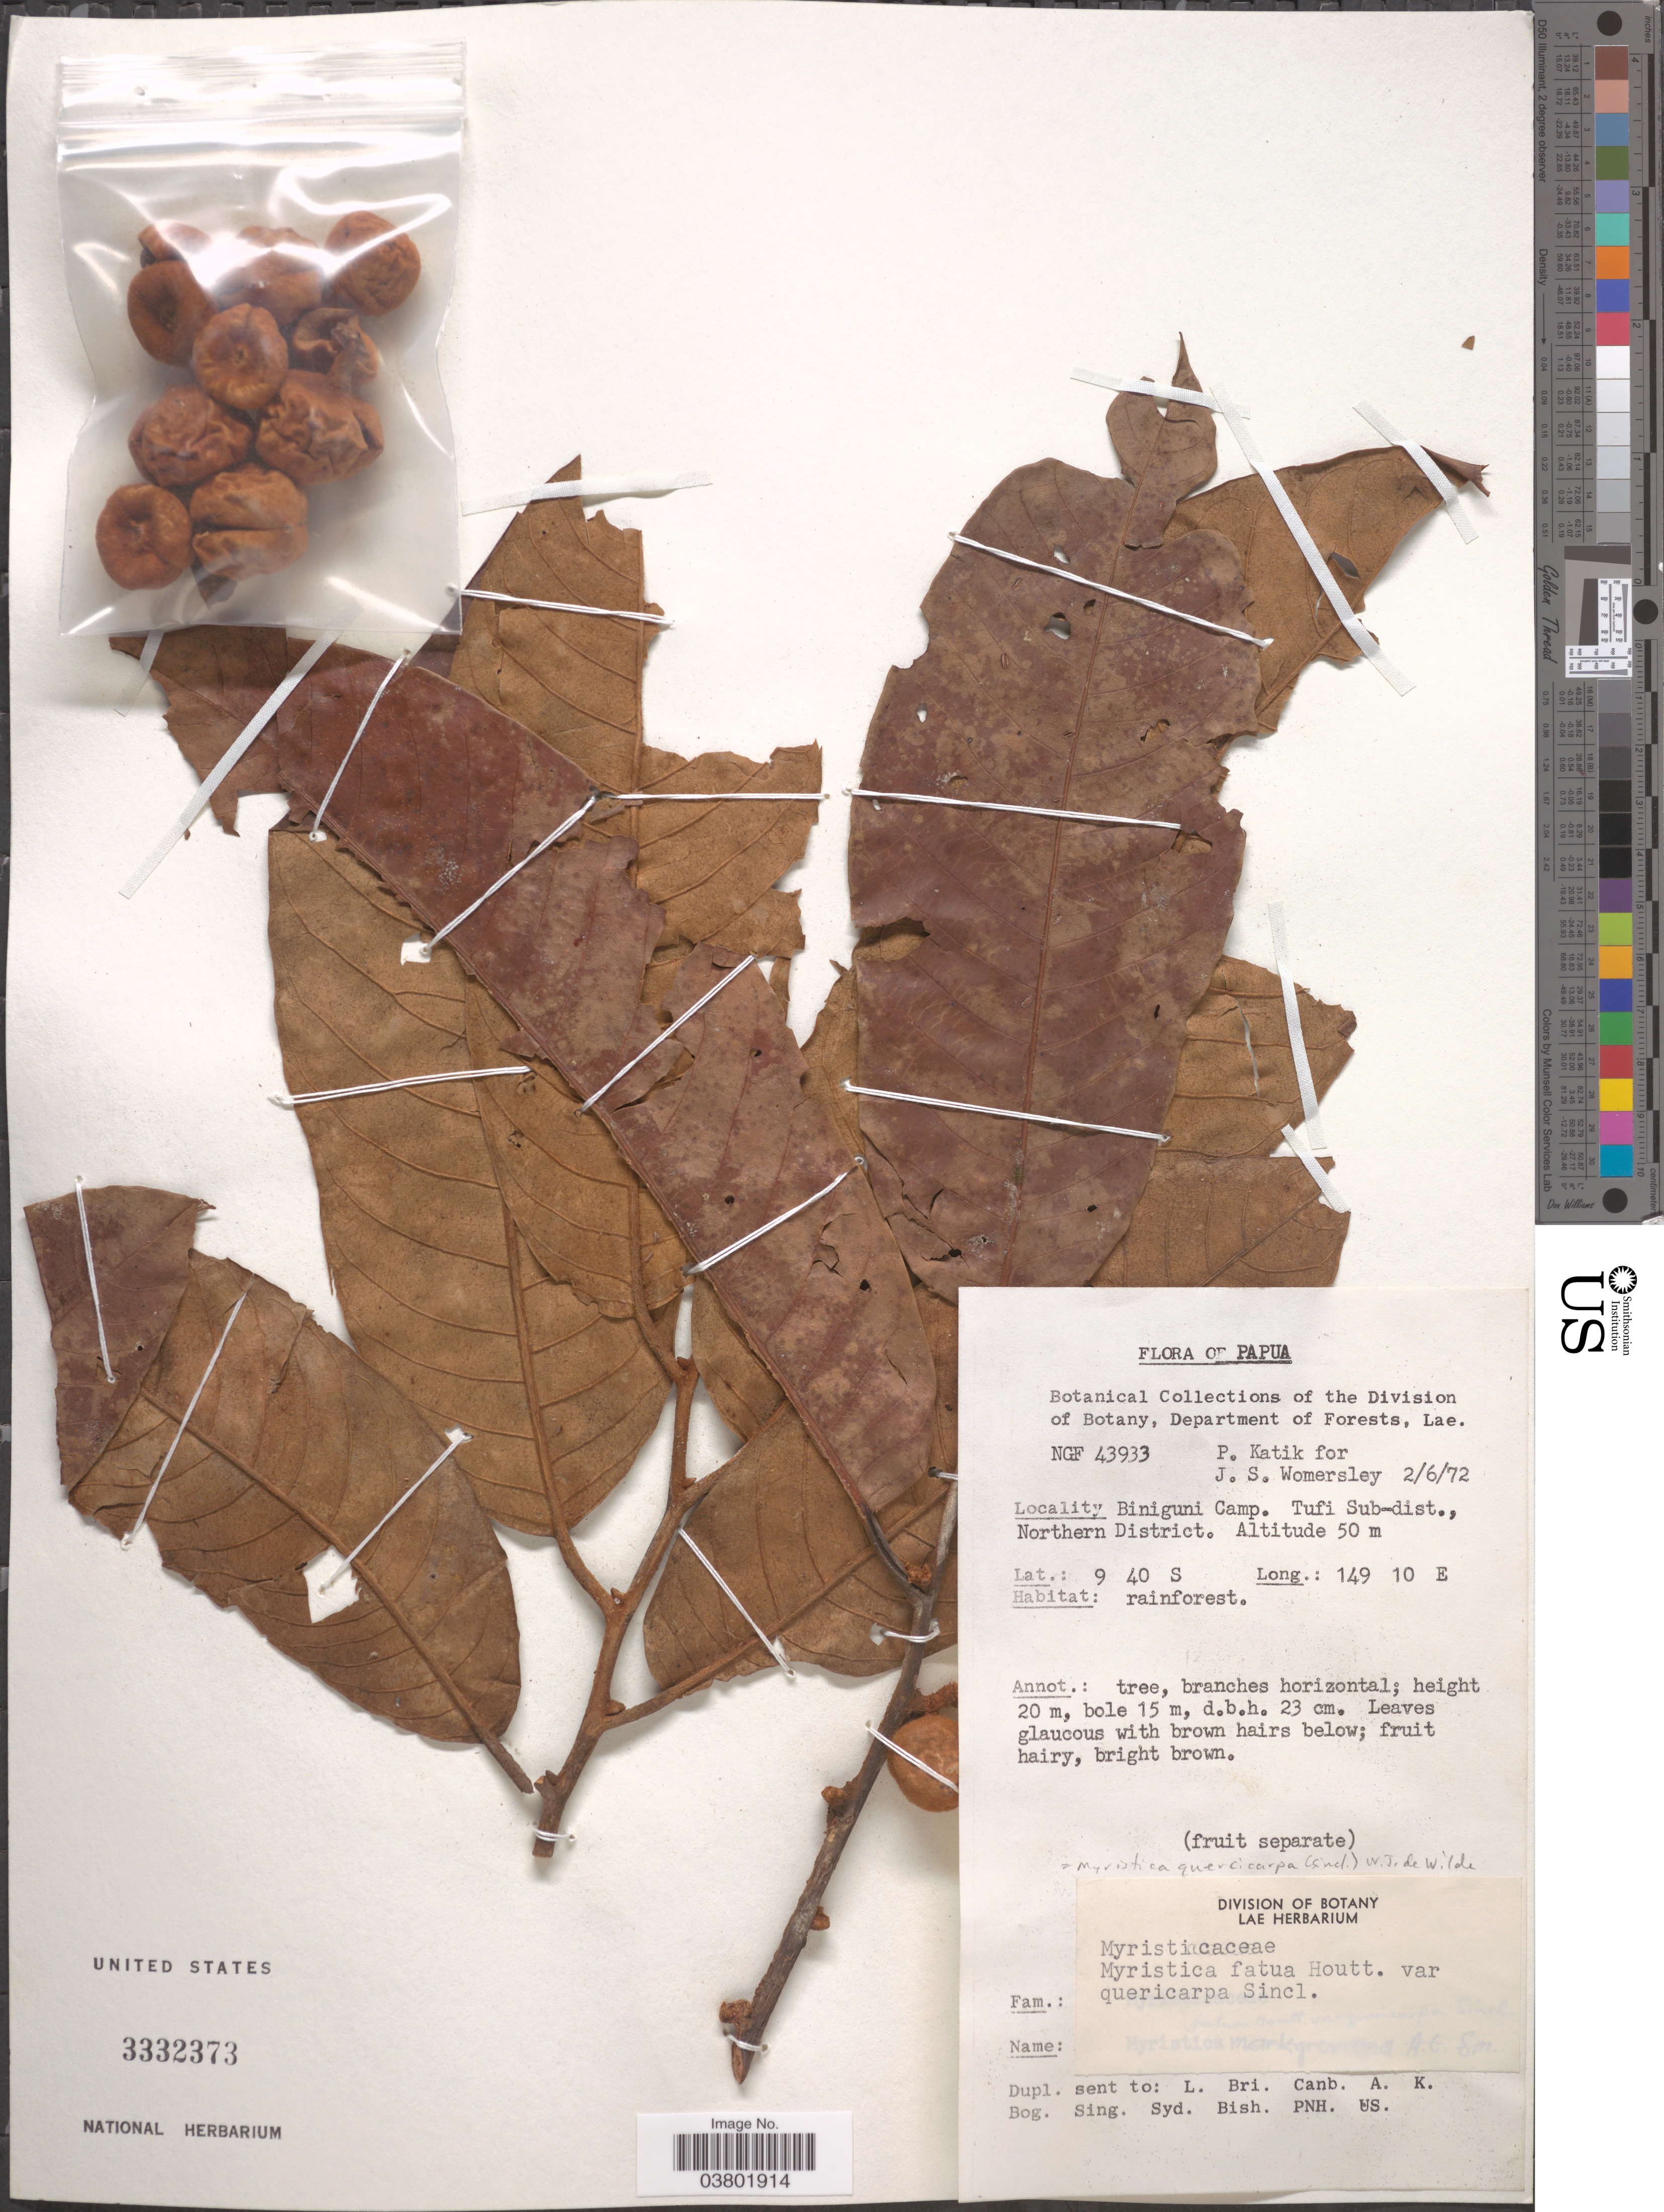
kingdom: Plantae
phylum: Tracheophyta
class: Magnoliopsida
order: Magnoliales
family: Myristicaceae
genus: Myristica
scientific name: Myristica quercicarpa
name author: (J. Sinclair) W.J. de Wilde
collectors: P. Katik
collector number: NGF43933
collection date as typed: Transcribed d/m/y: 2/6/72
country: Papua New Guinea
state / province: Northern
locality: Papua. Biniguni Camp. Tufi Sub-dist., Northern District.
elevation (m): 50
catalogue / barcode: US 3332373